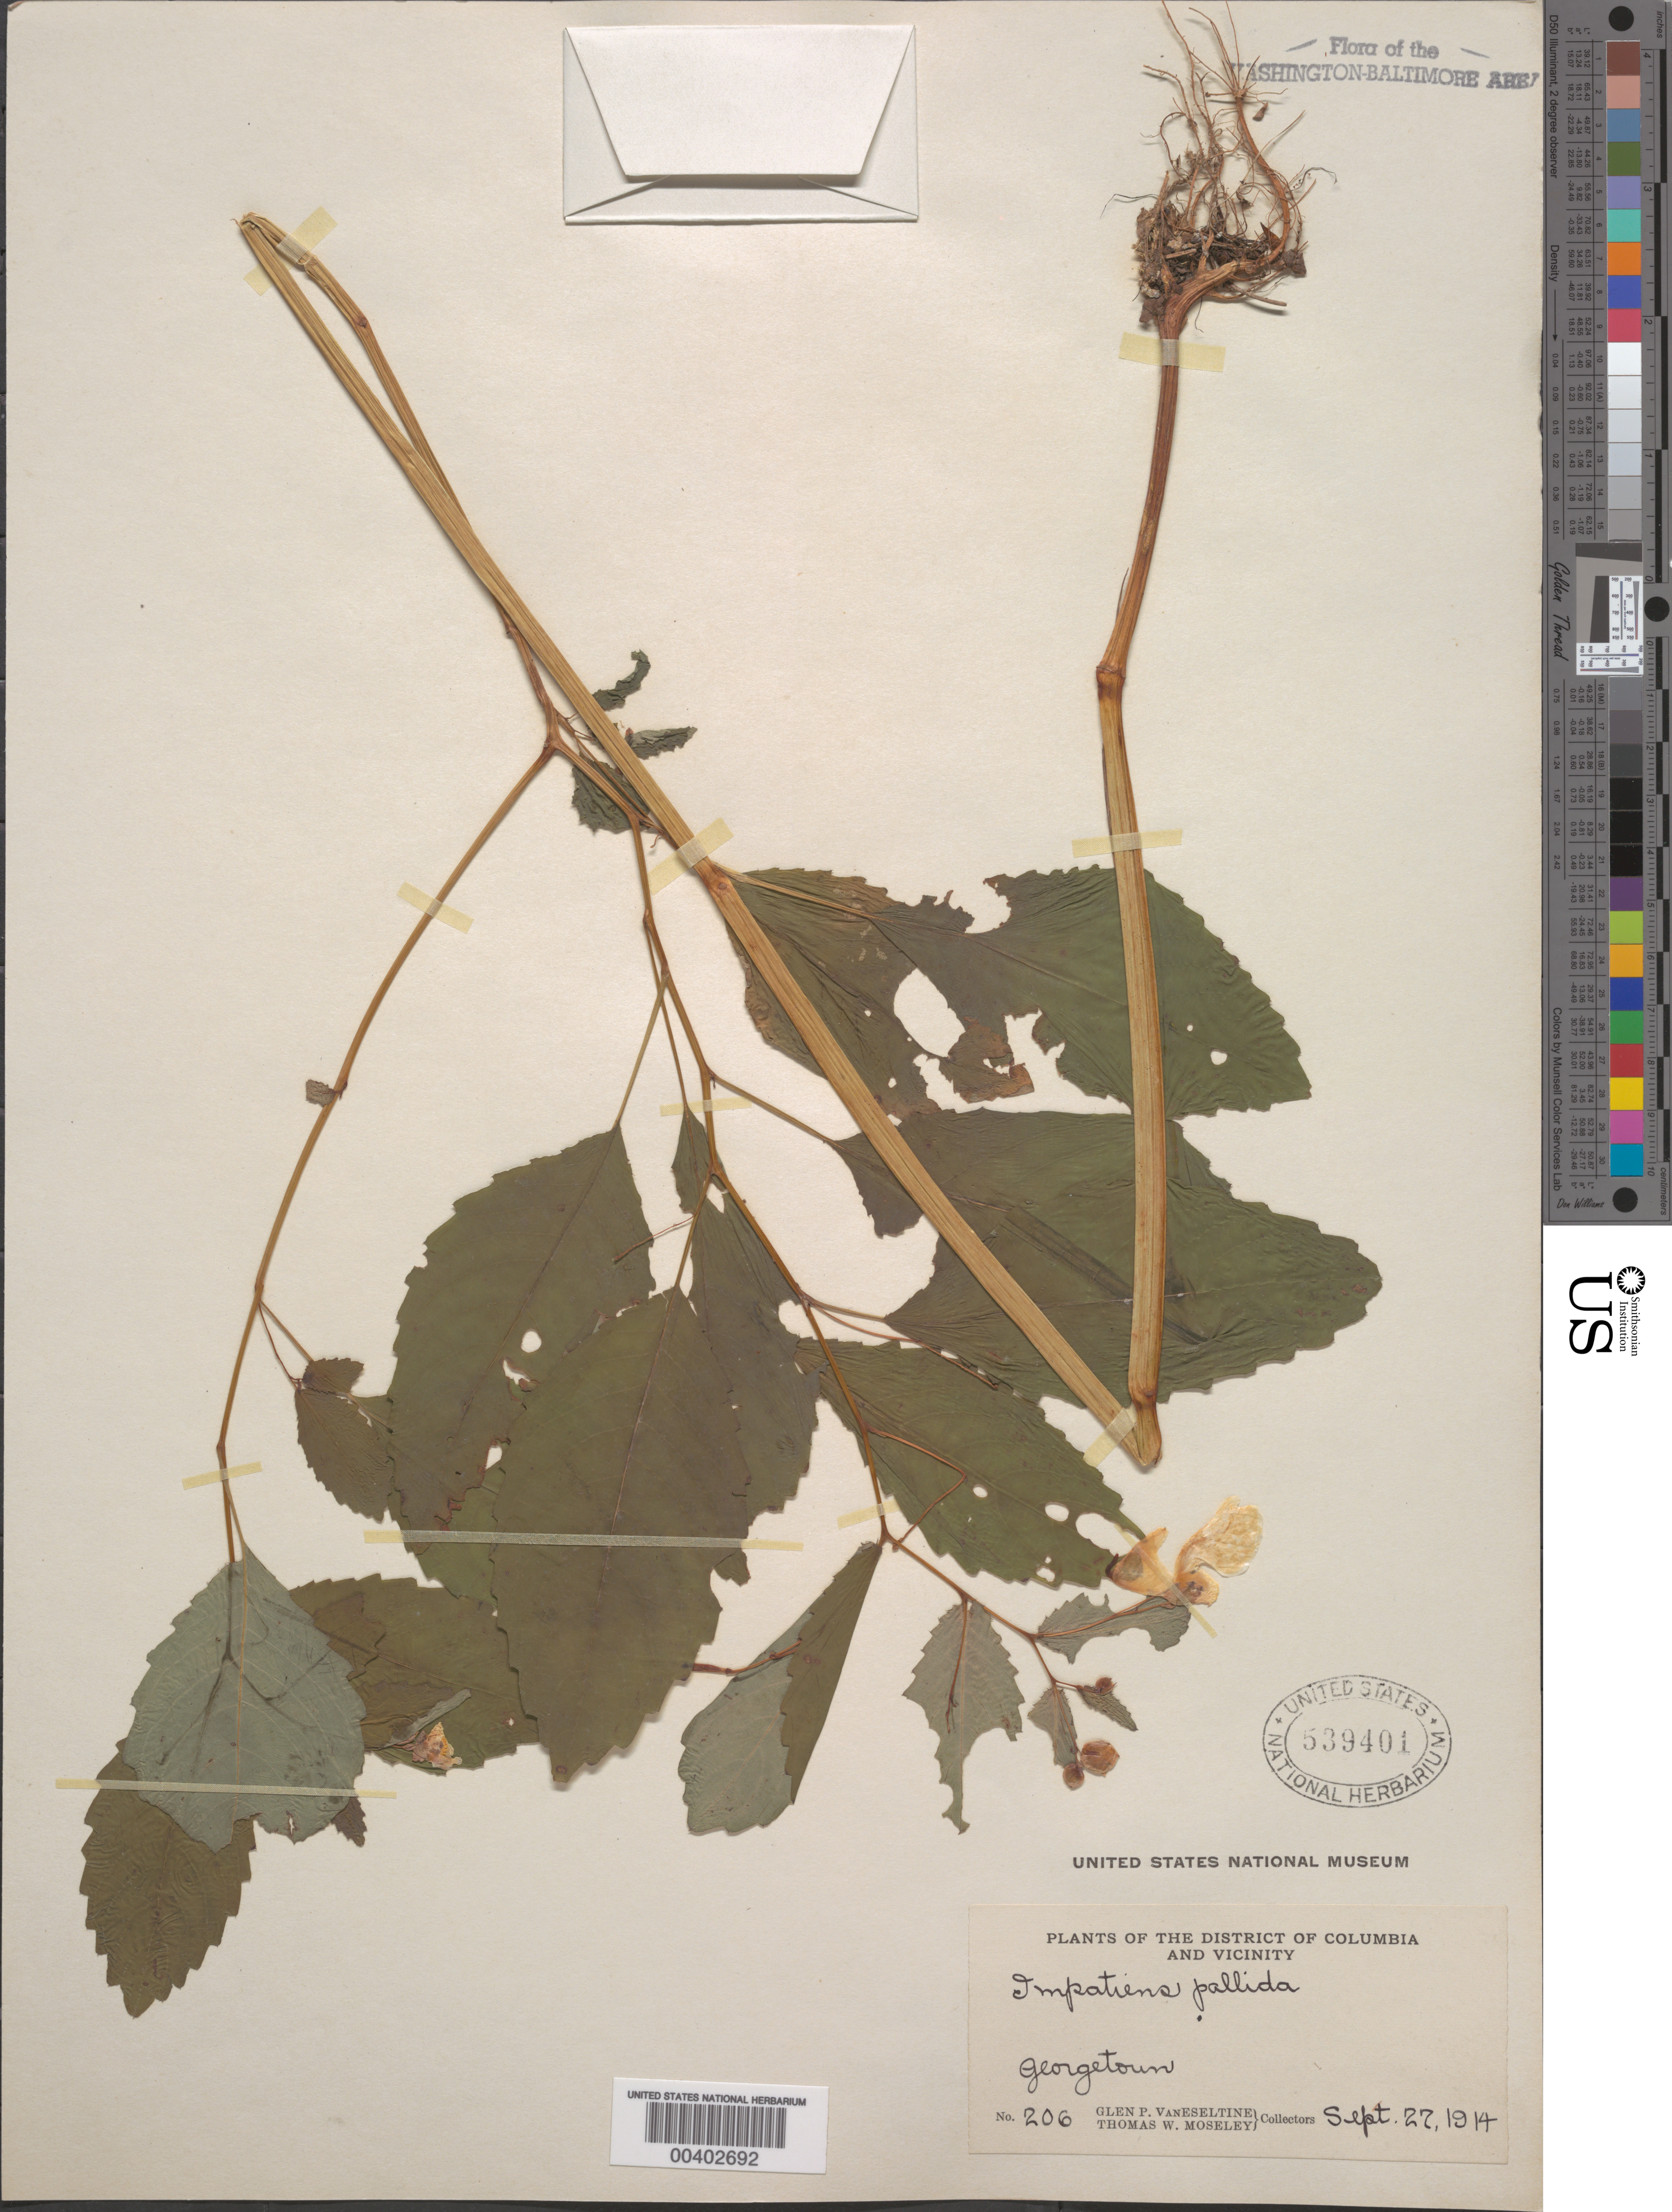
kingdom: Plantae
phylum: Tracheophyta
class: Magnoliopsida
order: Ericales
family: Balsaminaceae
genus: Impatiens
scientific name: Impatiens pallida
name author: Nutt.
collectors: G. P. Van Eseltine & T. Moseley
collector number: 206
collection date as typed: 27 Sep 1914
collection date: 1914-09-27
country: United States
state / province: District of Columbia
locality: Georgetown C. & O. Canal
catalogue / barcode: US 539401